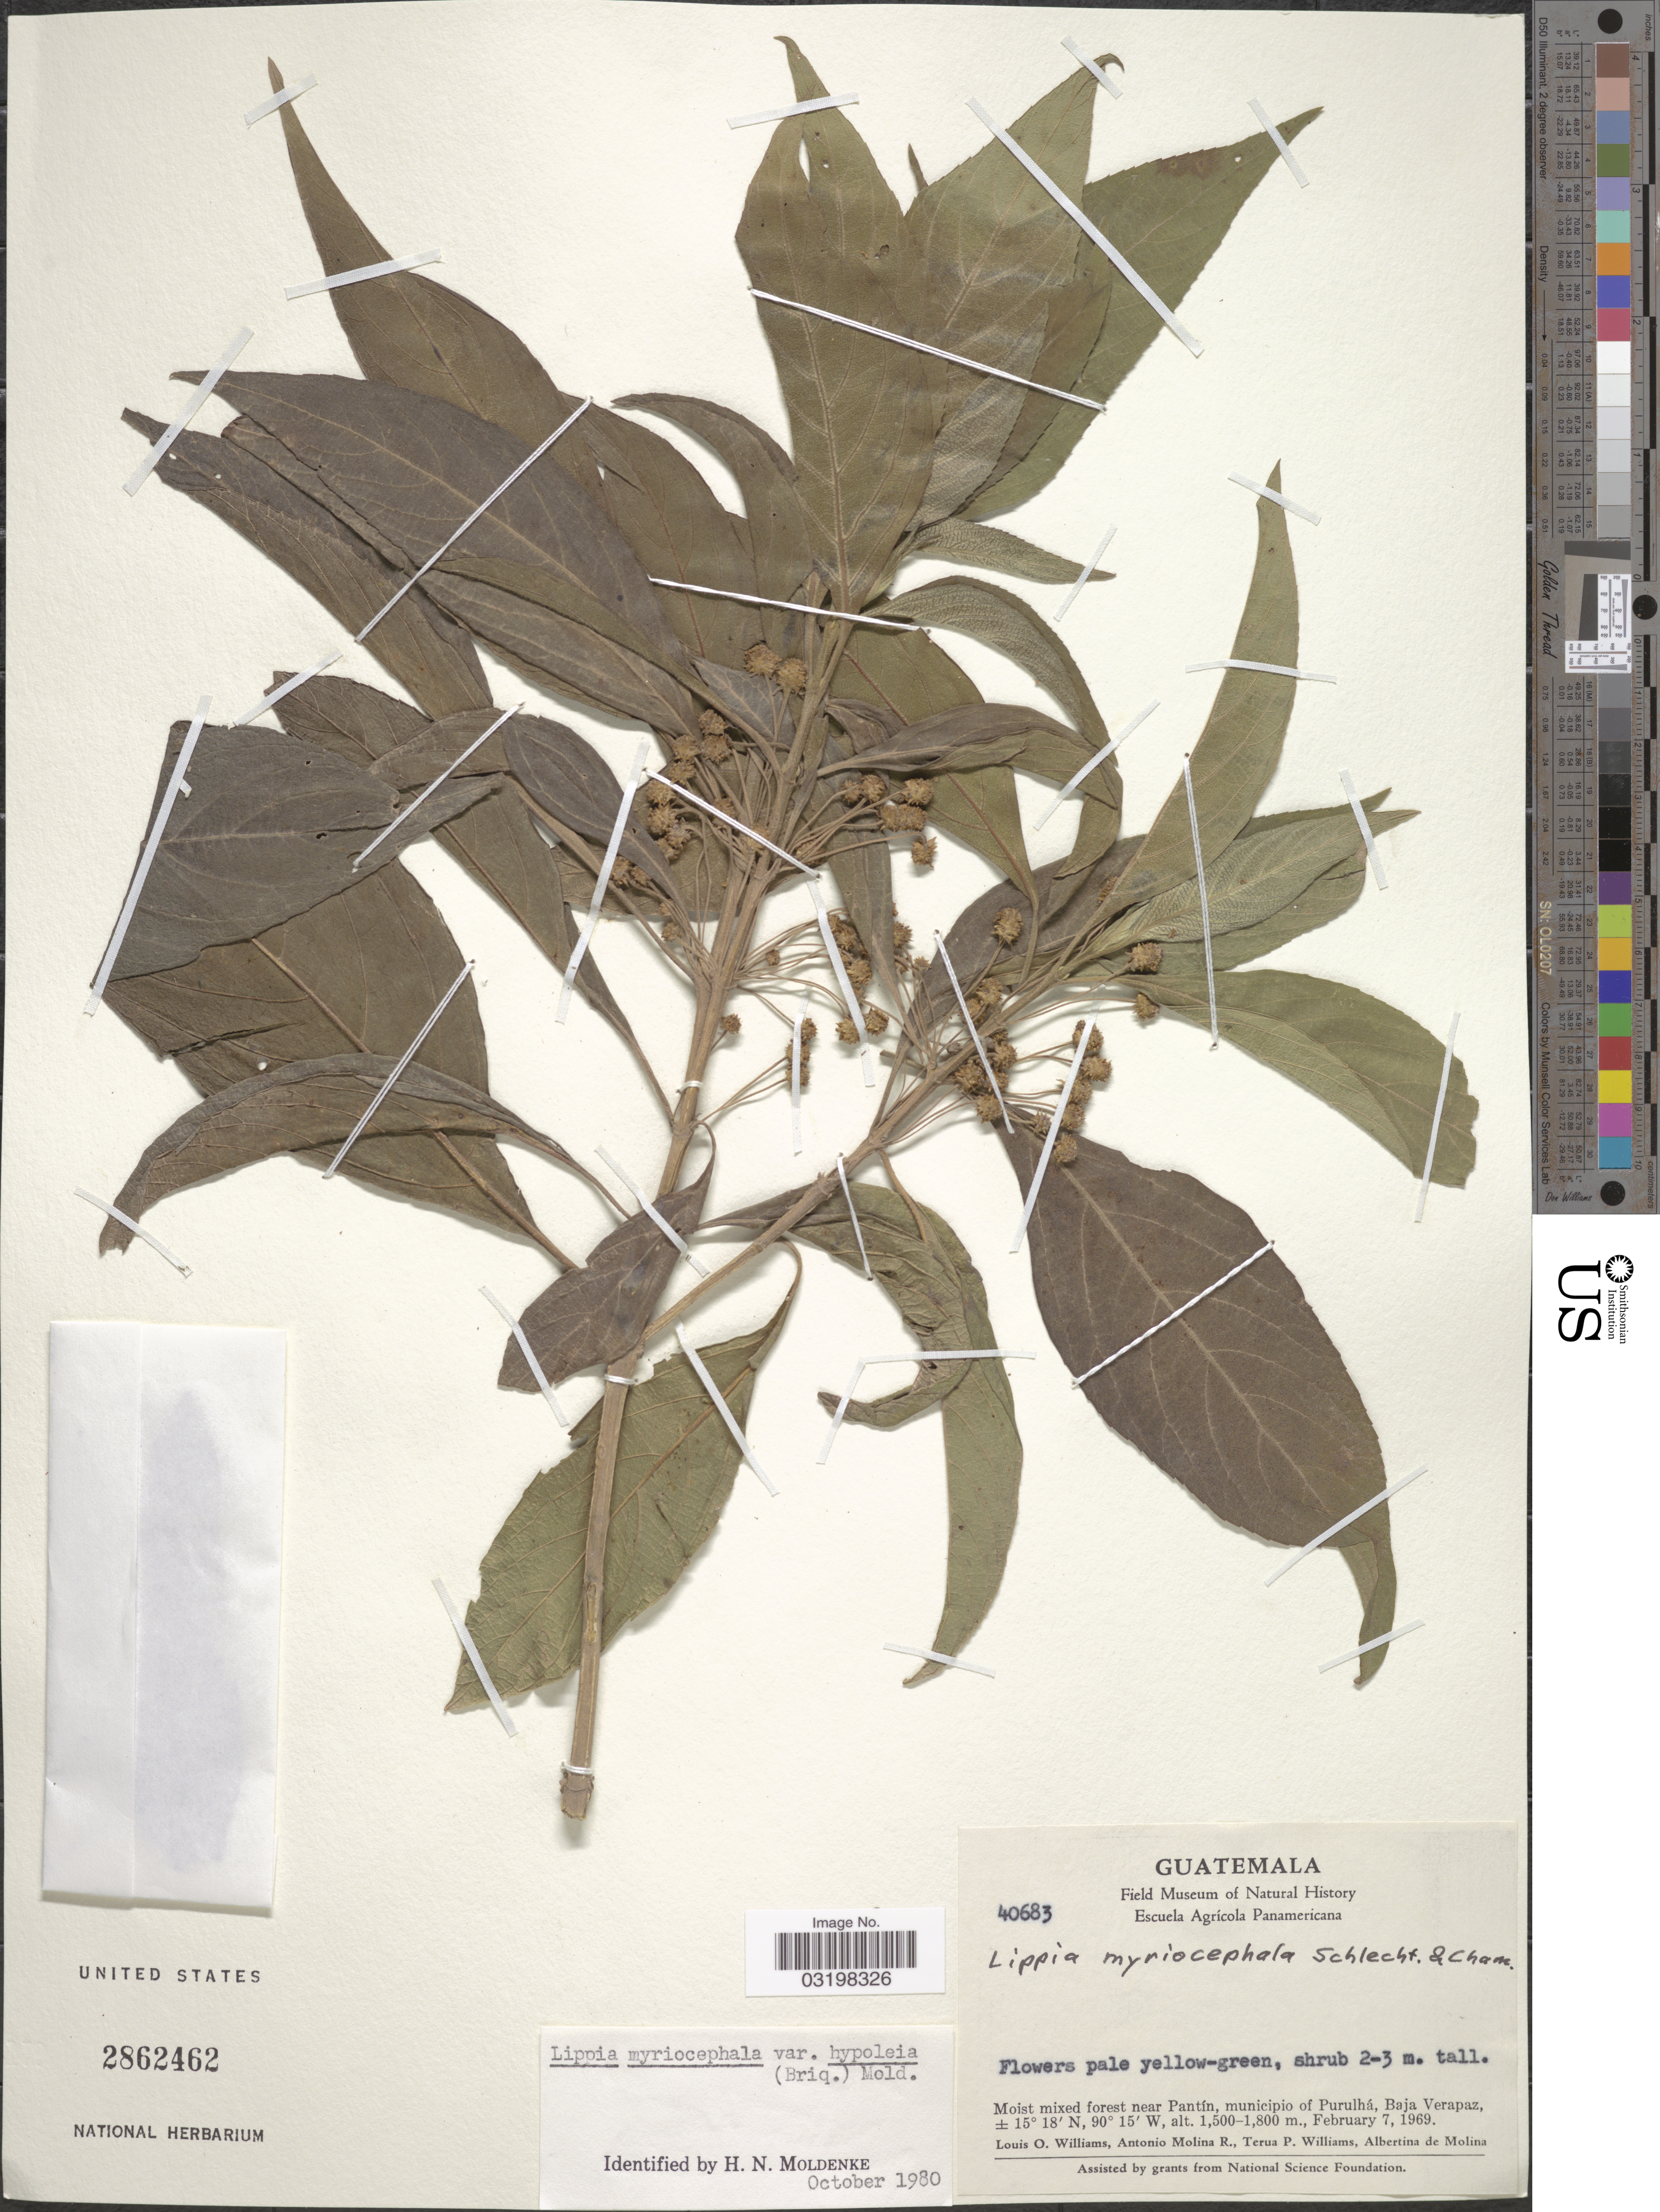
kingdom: Plantae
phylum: Tracheophyta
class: Magnoliopsida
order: Lamiales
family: Verbenaceae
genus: Lippia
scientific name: Lippia myriocephala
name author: Schltdl. & Cham.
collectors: L. O. Williams, A. Molina R., T. Williams & A. R. Molina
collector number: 40683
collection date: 1969-02-07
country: Guatemala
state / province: Baja Verapaz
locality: Moist mixed forest near Pantín, municipio of Purulhá.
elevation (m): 1500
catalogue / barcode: US 2862462